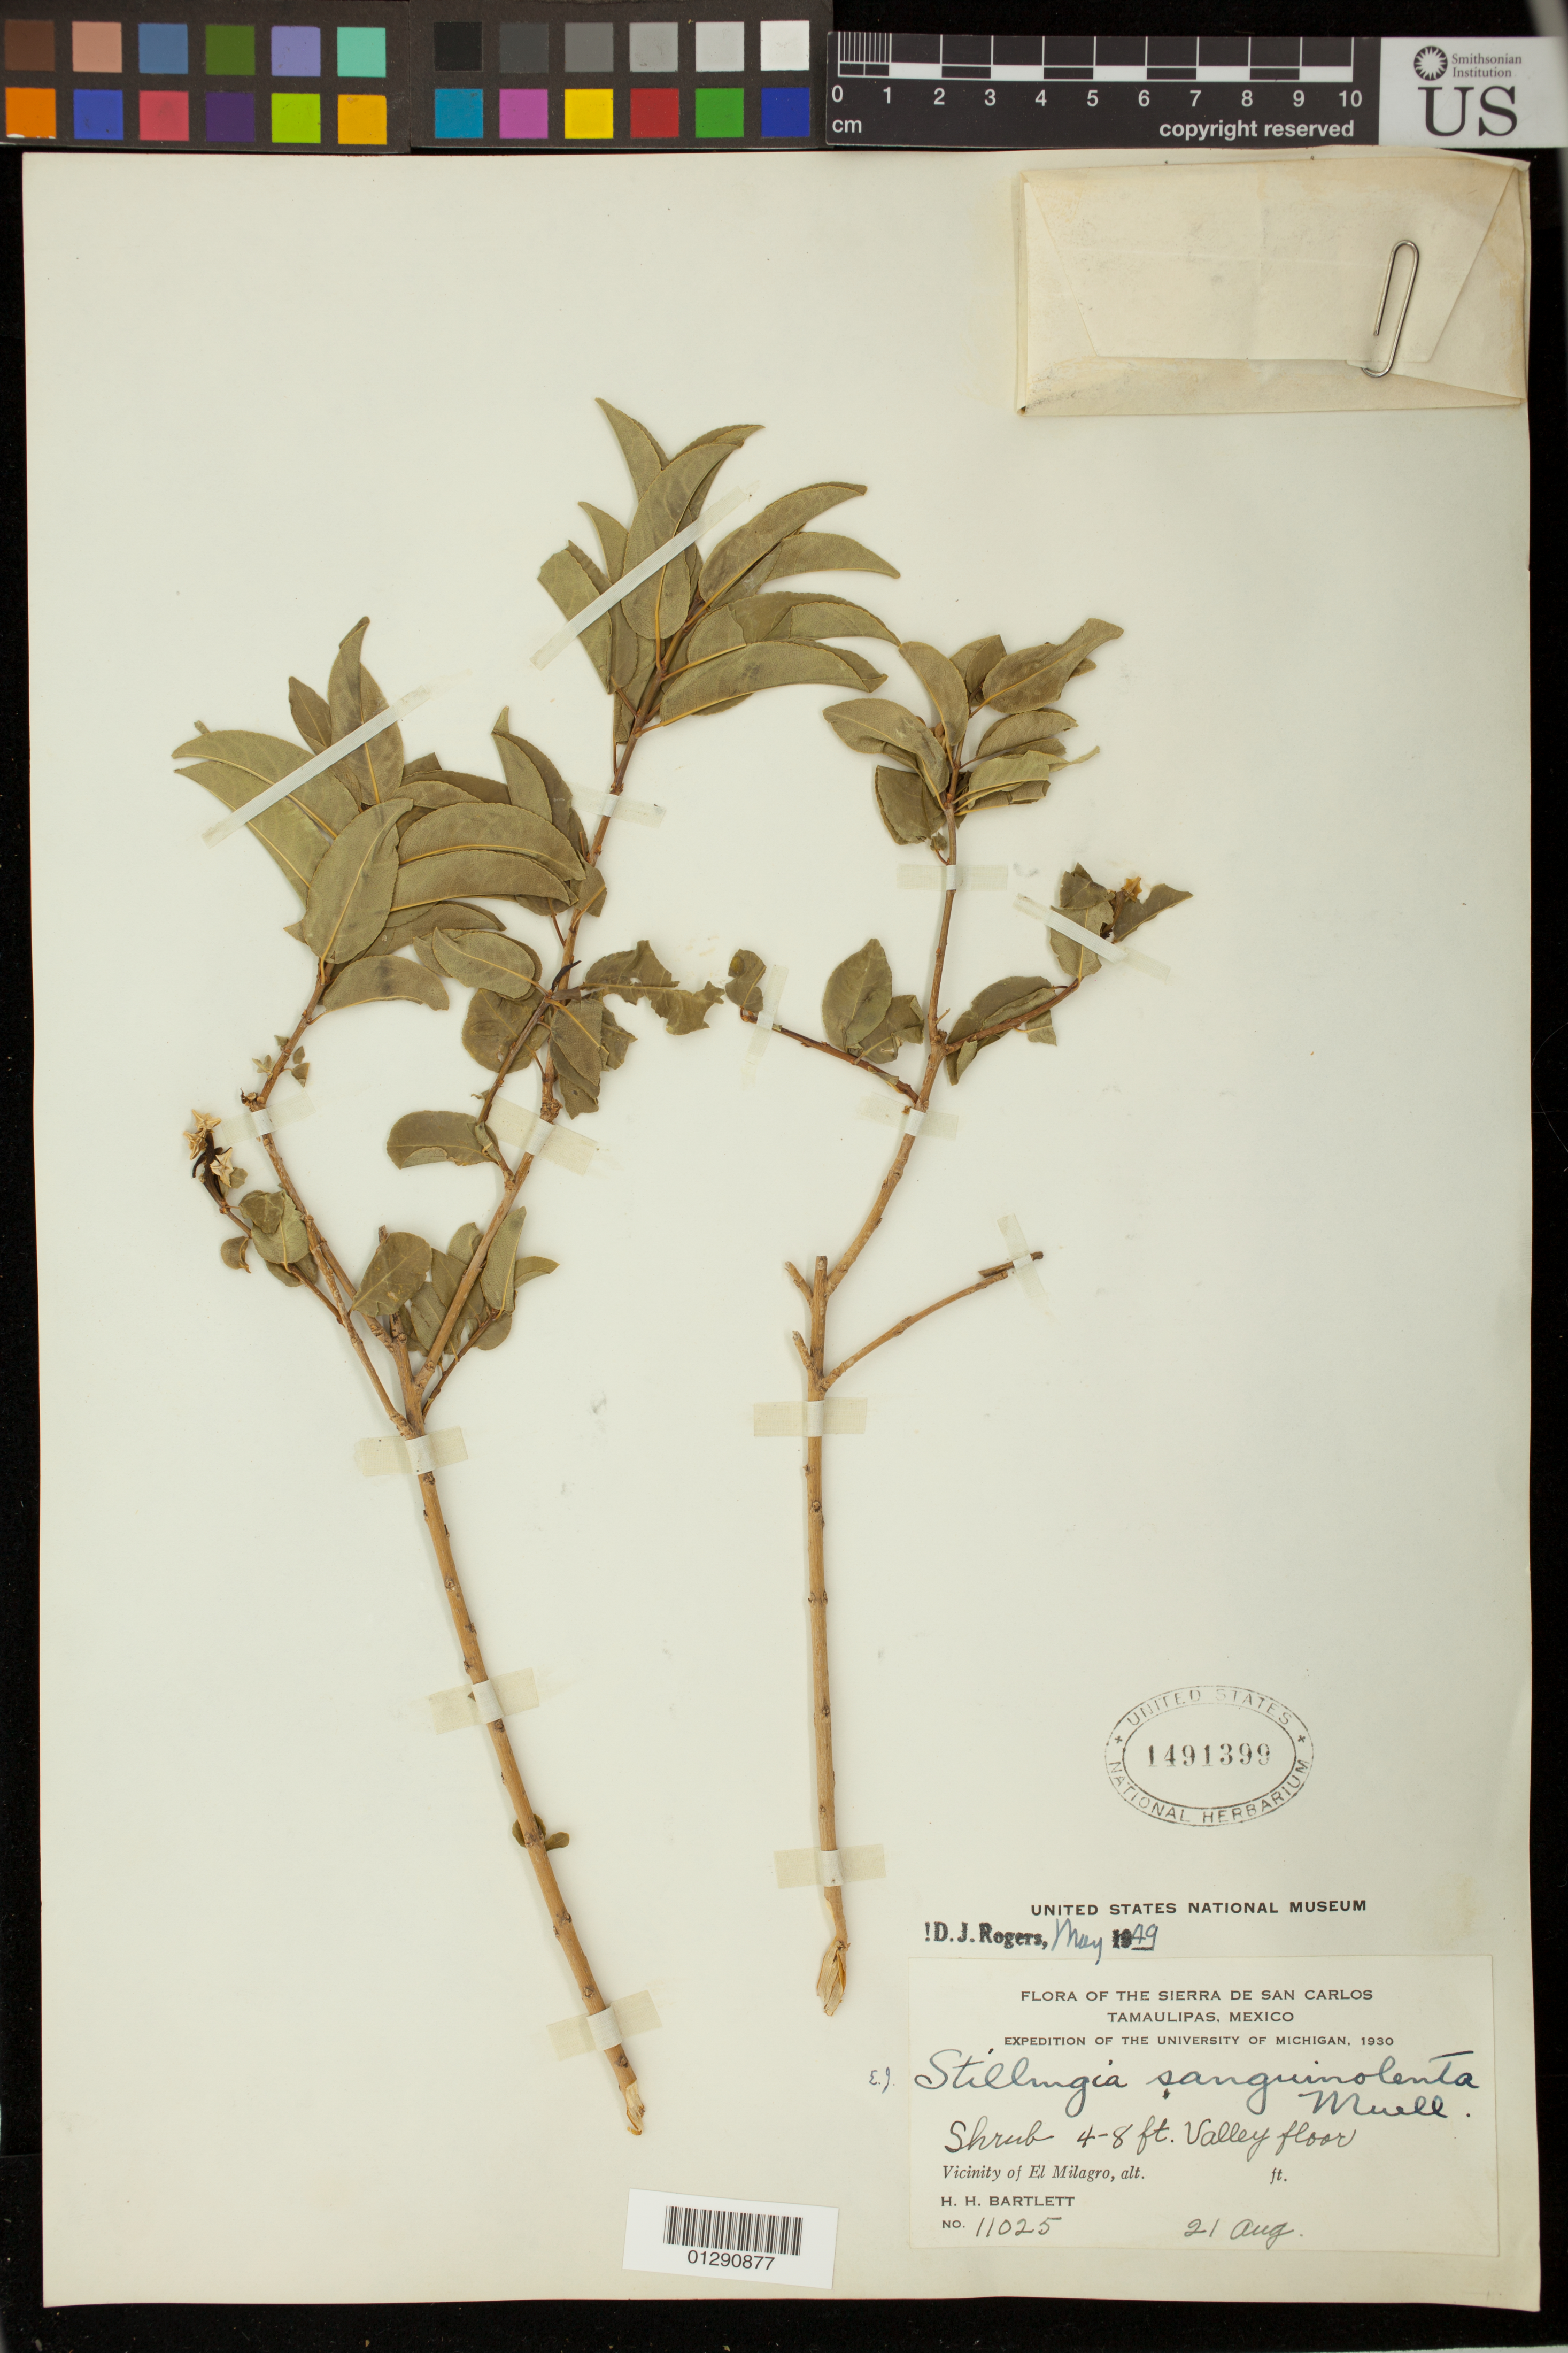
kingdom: Plantae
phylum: Tracheophyta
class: Magnoliopsida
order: Malpighiales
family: Euphorbiaceae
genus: Stillingia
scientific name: Stillingia sanguinolenta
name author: Müll. Arg.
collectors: H. H. Bartlett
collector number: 11025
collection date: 1930-08-21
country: Mexico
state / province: Tamaulipas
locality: Vicinity of El Milargo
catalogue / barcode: US 1491399